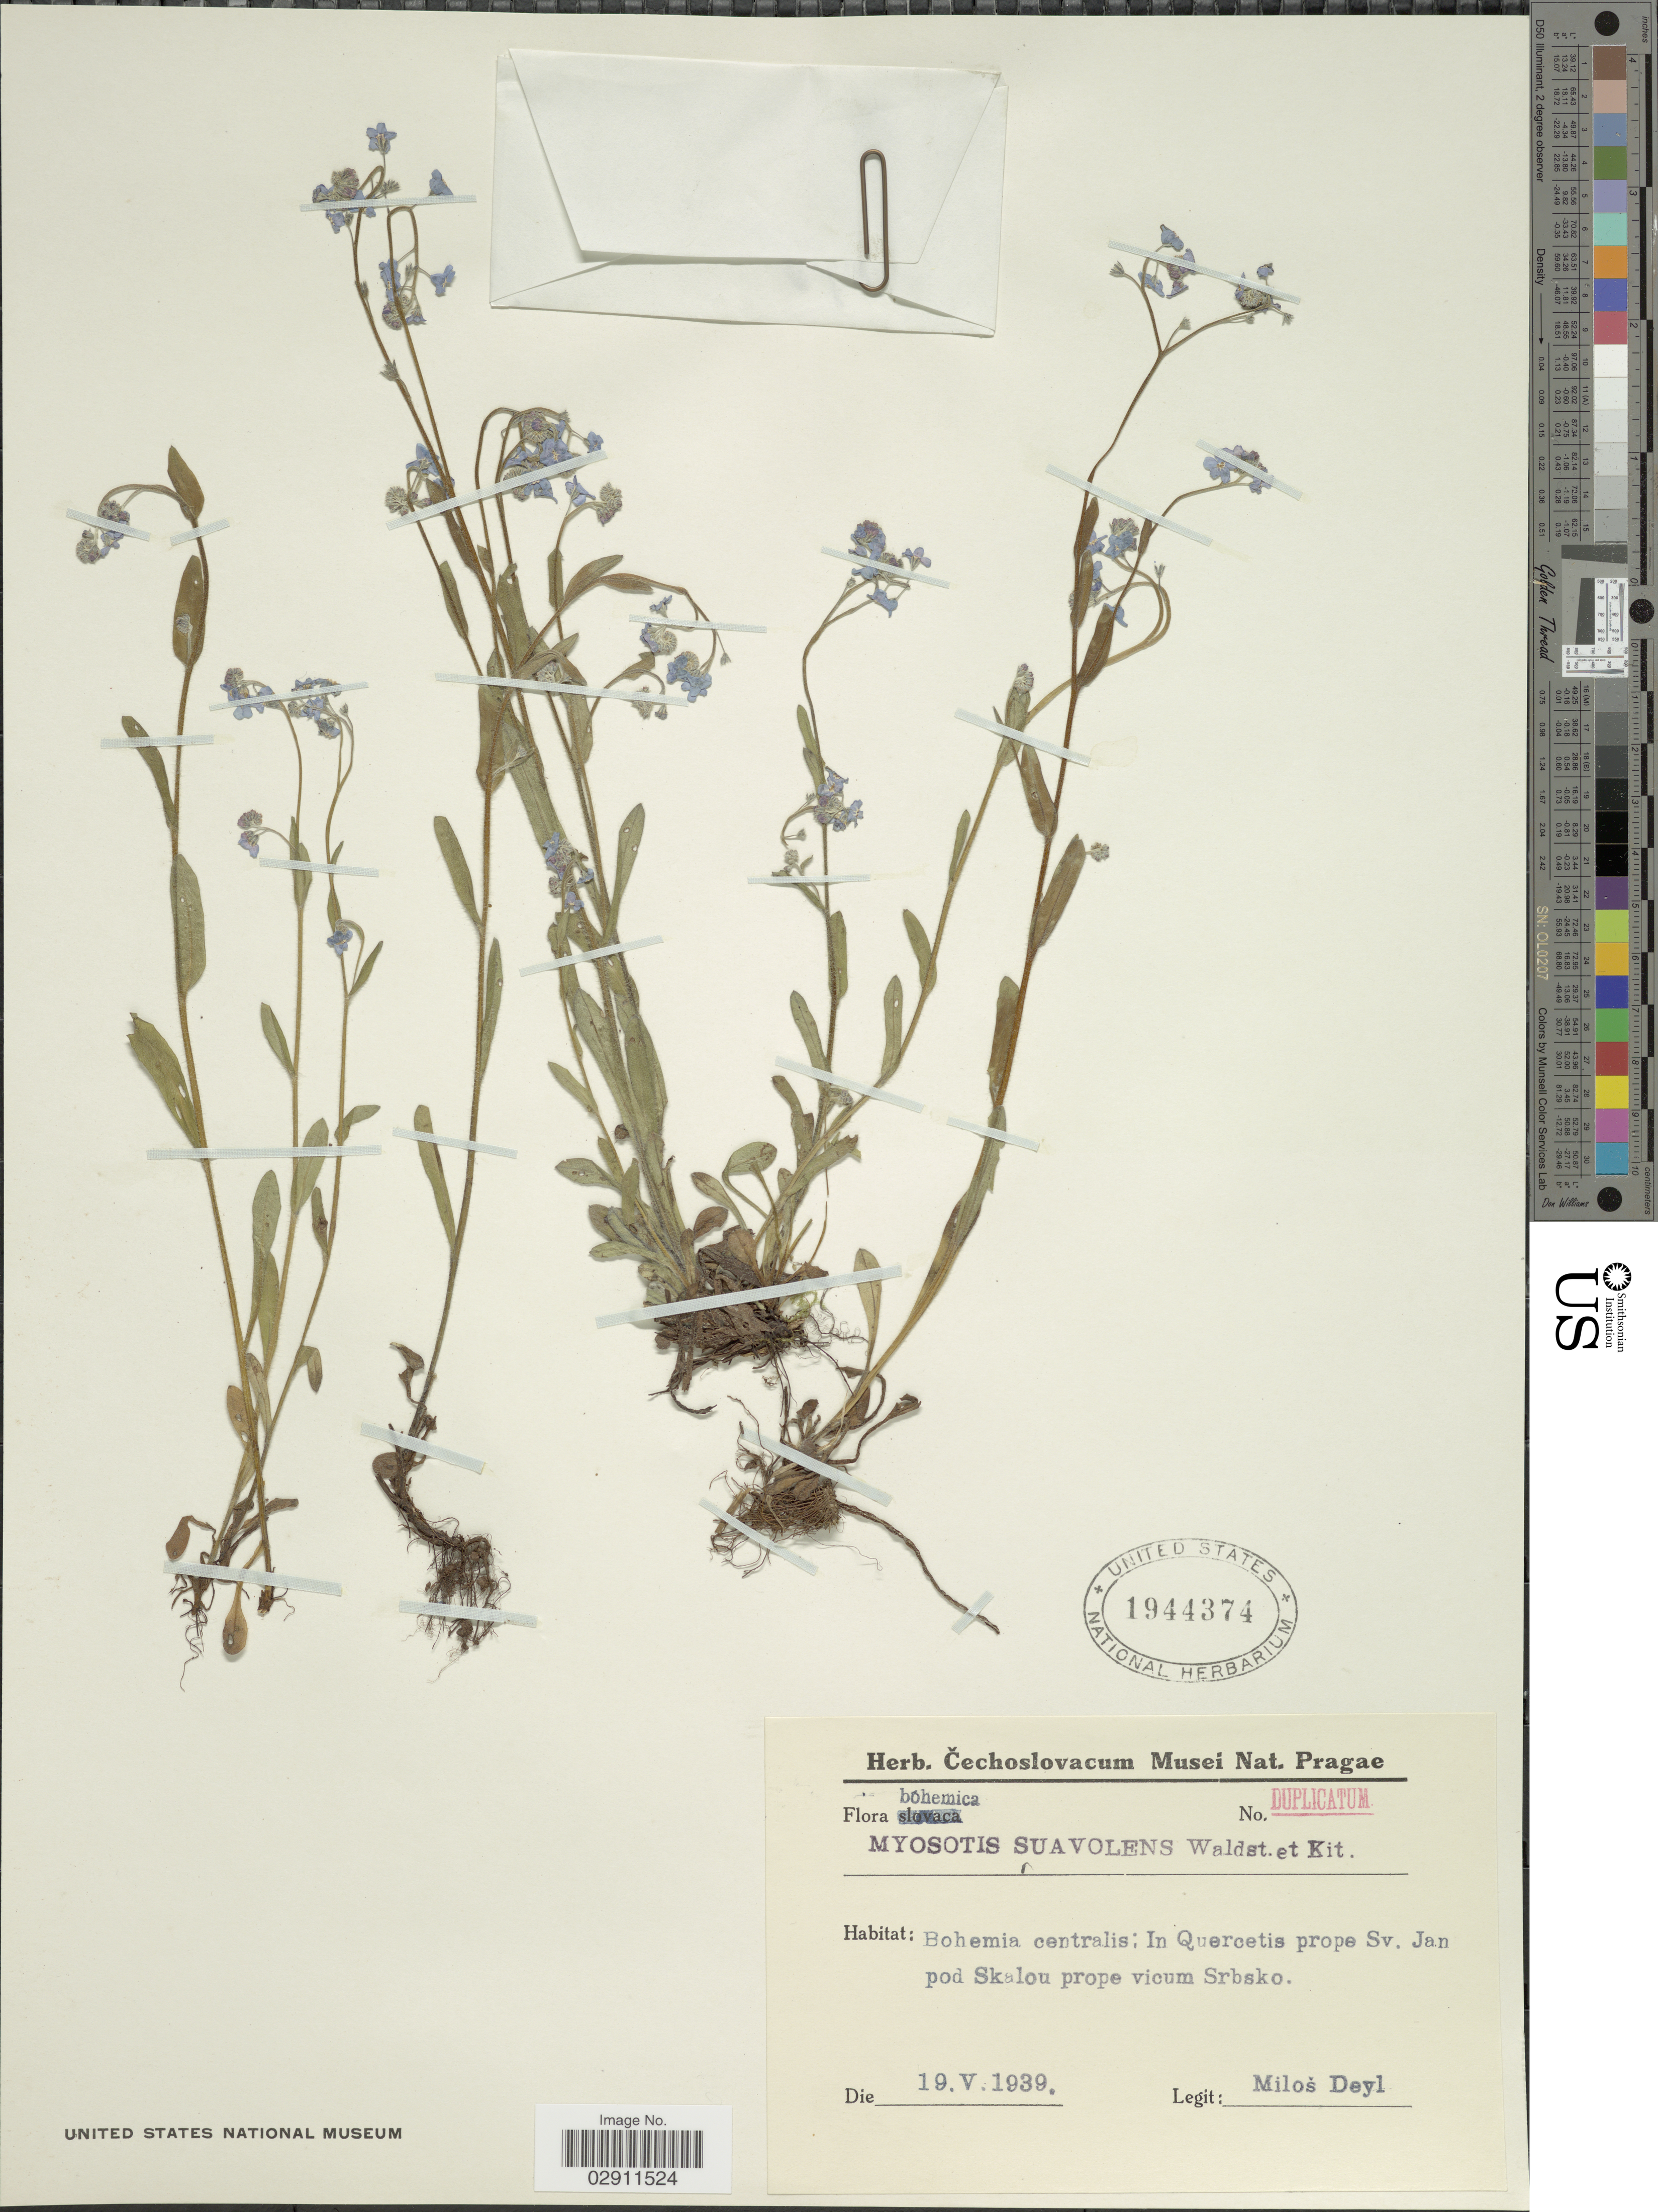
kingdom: Plantae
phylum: Tracheophyta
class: Magnoliopsida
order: Boraginales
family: Boraginaceae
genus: Myosotis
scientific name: Myosotis suaveolens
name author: Auct.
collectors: M. Deyl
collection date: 1939-05-19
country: Czechia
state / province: Central Bohemian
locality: Bóhemica, Bohemia centralis: In Quercetis prope Sv. Jan pod Skalou prope vicum Srbsko.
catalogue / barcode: US 1944374